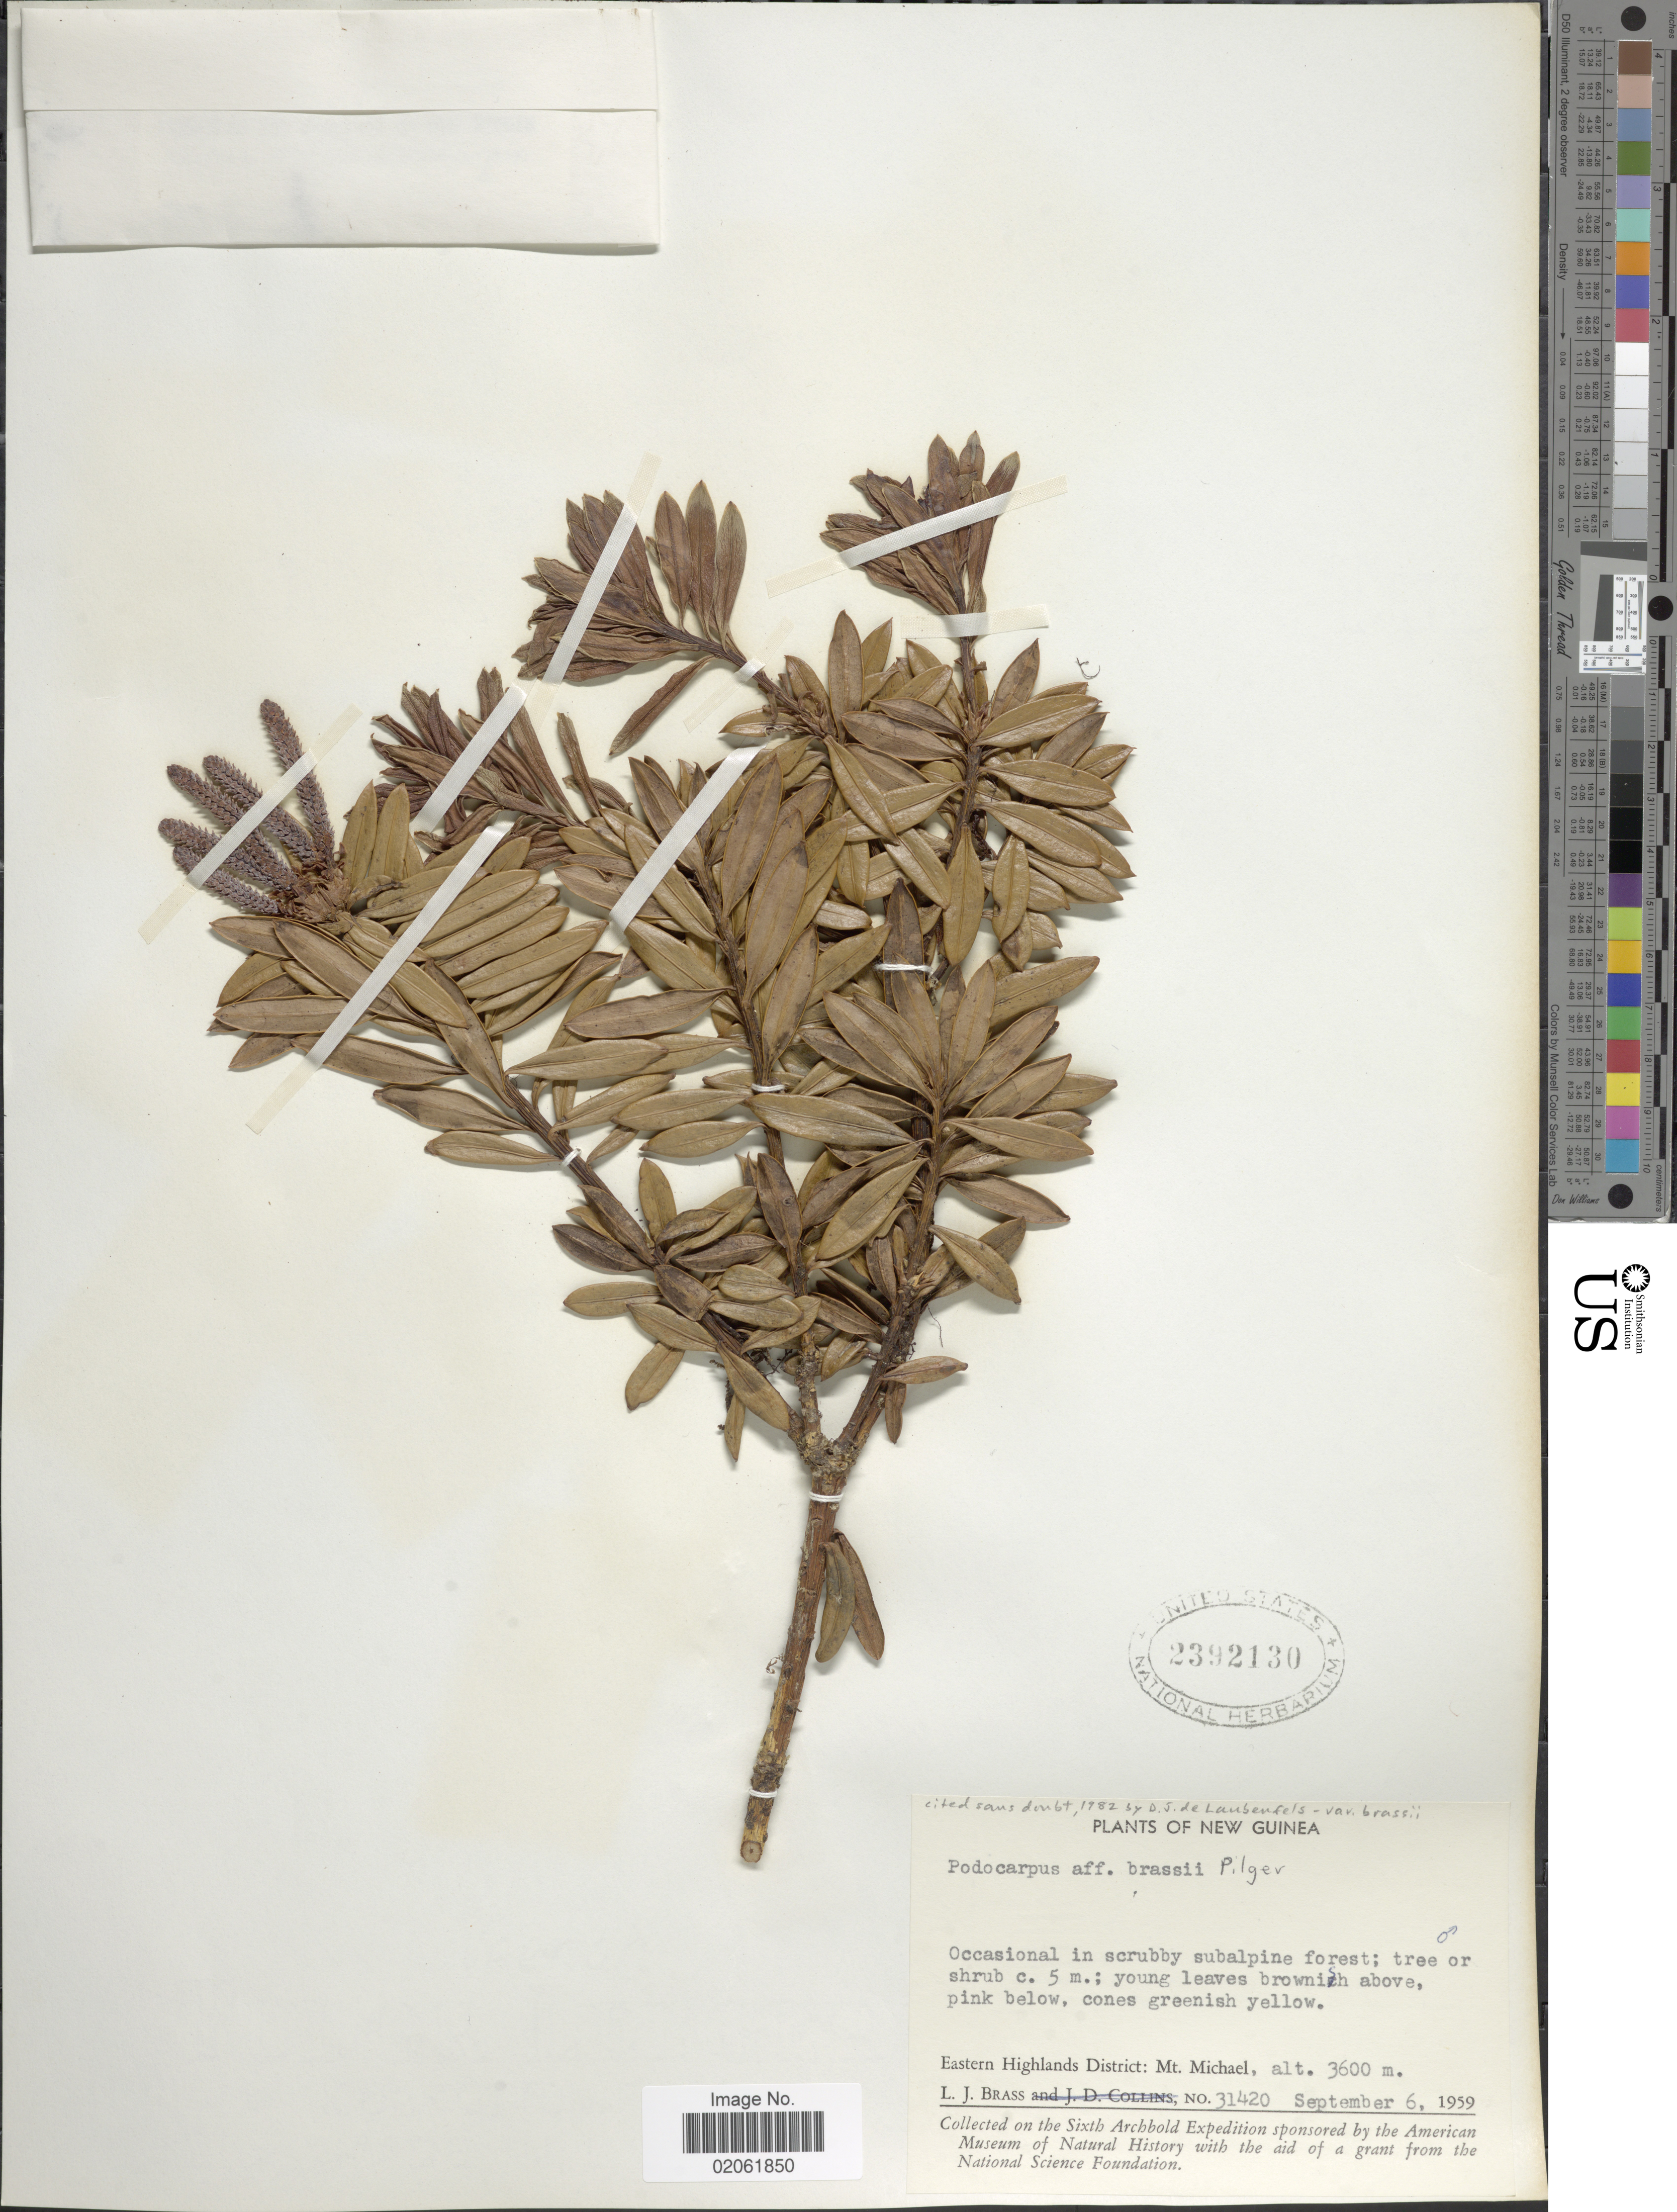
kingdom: Plantae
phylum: Tracheophyta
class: Pinopsida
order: Pinales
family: Podocarpaceae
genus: Podocarpus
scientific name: Podocarpus brassii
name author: Pilg.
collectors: L. J. Brass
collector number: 31420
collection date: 1959-09-06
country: Papua New Guinea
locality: New Guinea, Eastern Highlands District: Mt. Michael.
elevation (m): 3600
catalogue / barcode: US 2392130